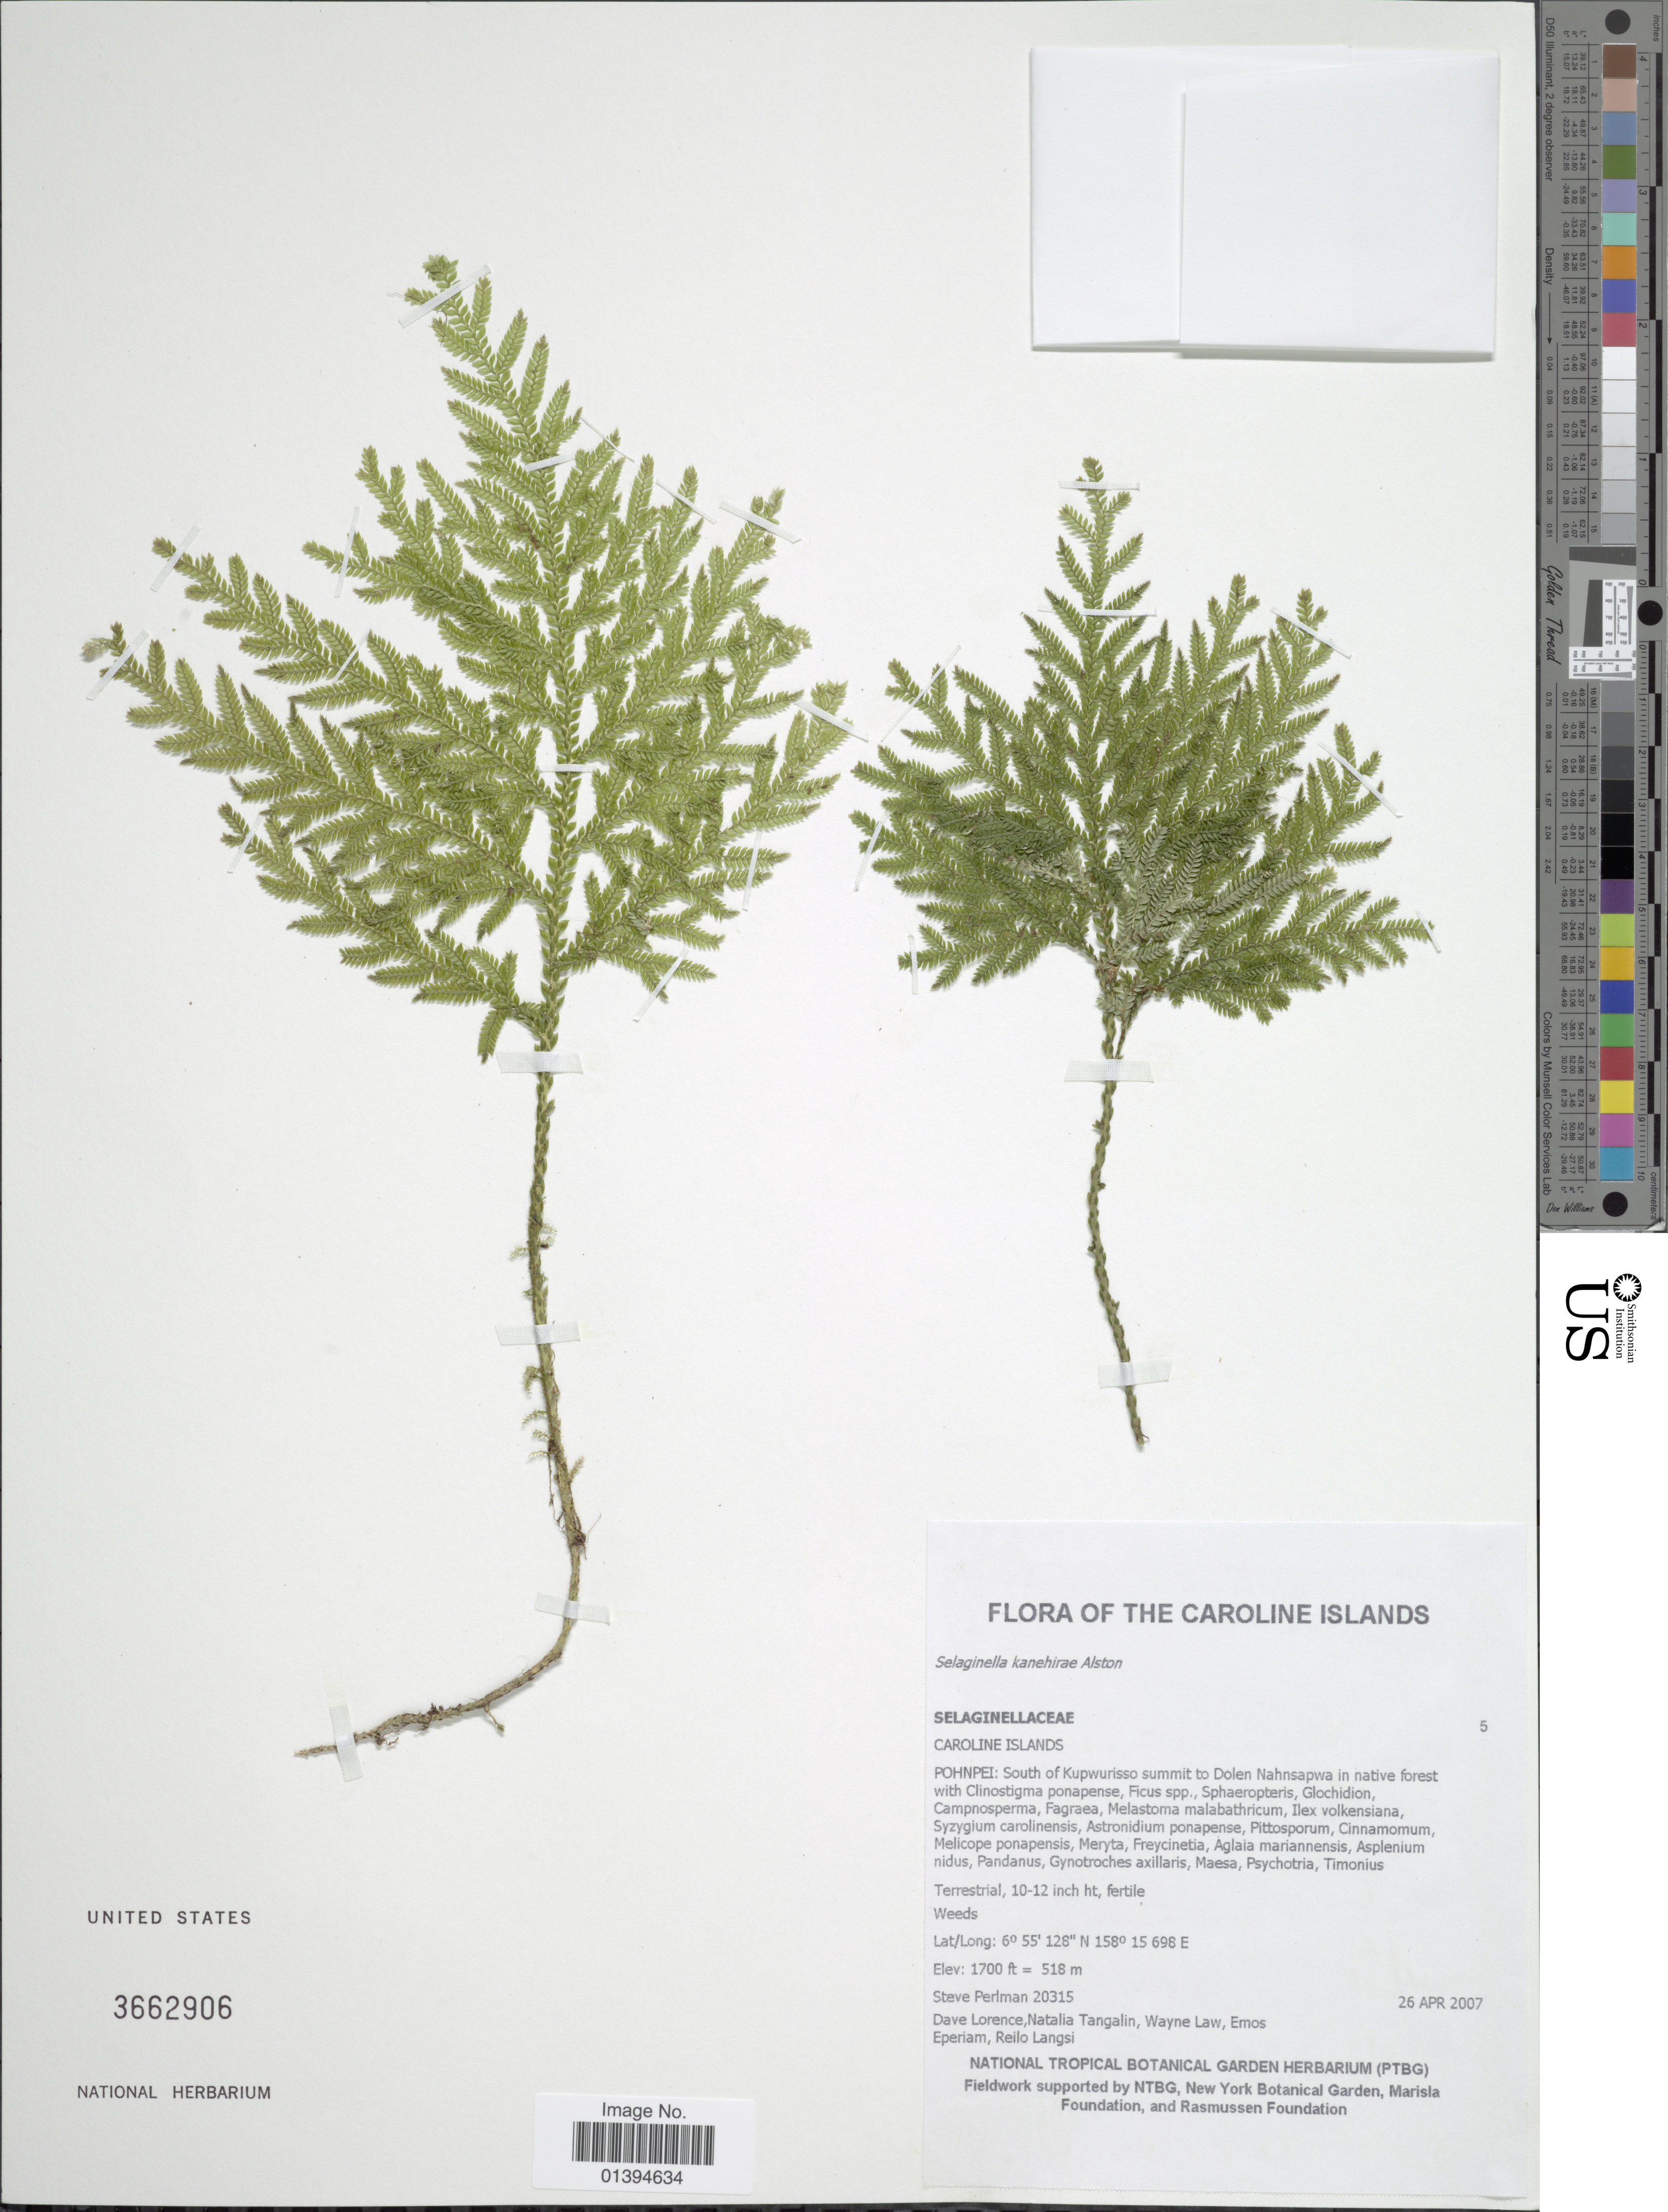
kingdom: Plantae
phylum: Tracheophyta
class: Lycopodiopsida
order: Selaginellales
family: Selaginellaceae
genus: Selaginella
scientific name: Selaginella kanehirae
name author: Alston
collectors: S. Perlman, D. Lorence, N. Tangalin, W. Law & et al.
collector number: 20315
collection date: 2007-04-26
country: Micronesia, Federated States of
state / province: Pohnpei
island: Pohnpei [Ponape]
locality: South of Kupwurisso summit to Dolen Nahnsapwa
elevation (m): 518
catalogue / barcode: US 3662906